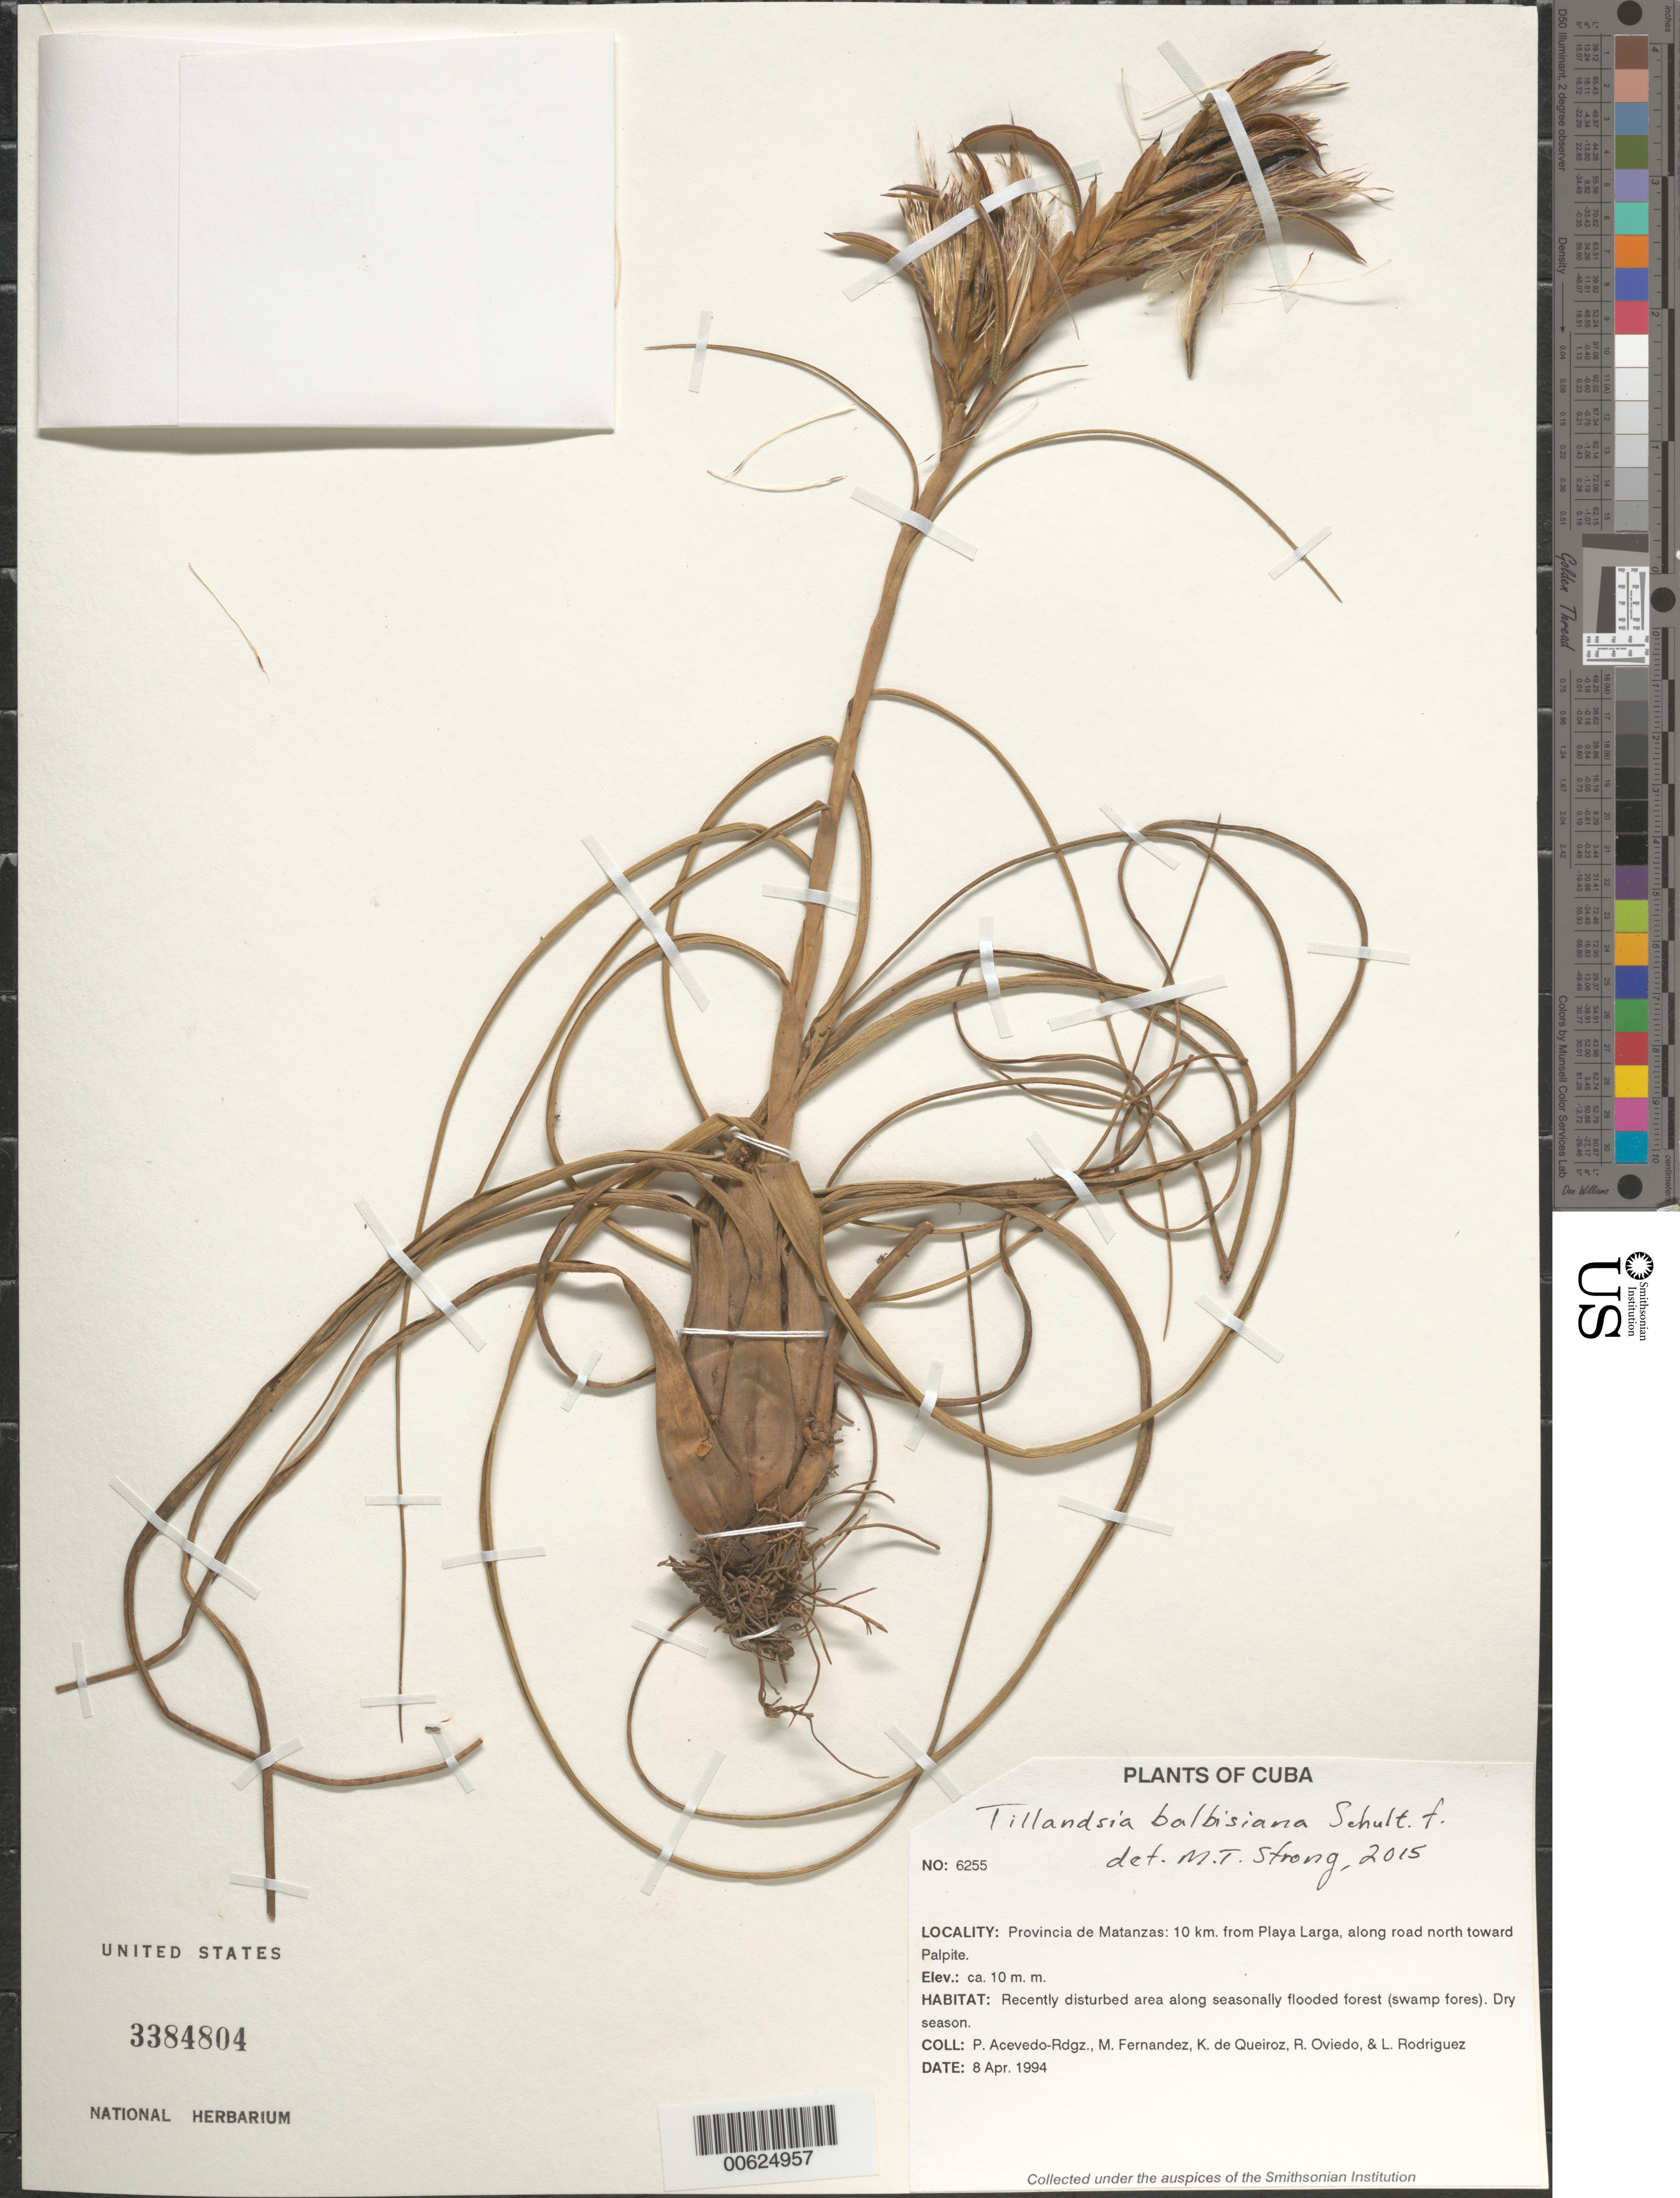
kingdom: Plantae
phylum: Tracheophyta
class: Liliopsida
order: Poales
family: Bromeliaceae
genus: Tillandsia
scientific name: Tillandsia balbisiana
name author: Schult. f.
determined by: Strong, M. T., (US), Smithsonian Institution - National Museum of Natural History (UNITED STATES)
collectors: P. Acevedo-Rodr., M. Fernández, K. De Queiroz, R. Oviedo & L. Rodriguez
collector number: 6255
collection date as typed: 08 Apr 1994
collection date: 1994-04-08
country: Cuba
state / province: Matanzas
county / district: Municipio de Ciénaga de Zapata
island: Cuba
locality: Approx. 10 km from Playa Larga, along the road going north towards Palpite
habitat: Recently disturbed area along seasonally flooded forest (swamp forest). Dry season.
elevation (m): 10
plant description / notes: NY, SEL, US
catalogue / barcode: US 3384804